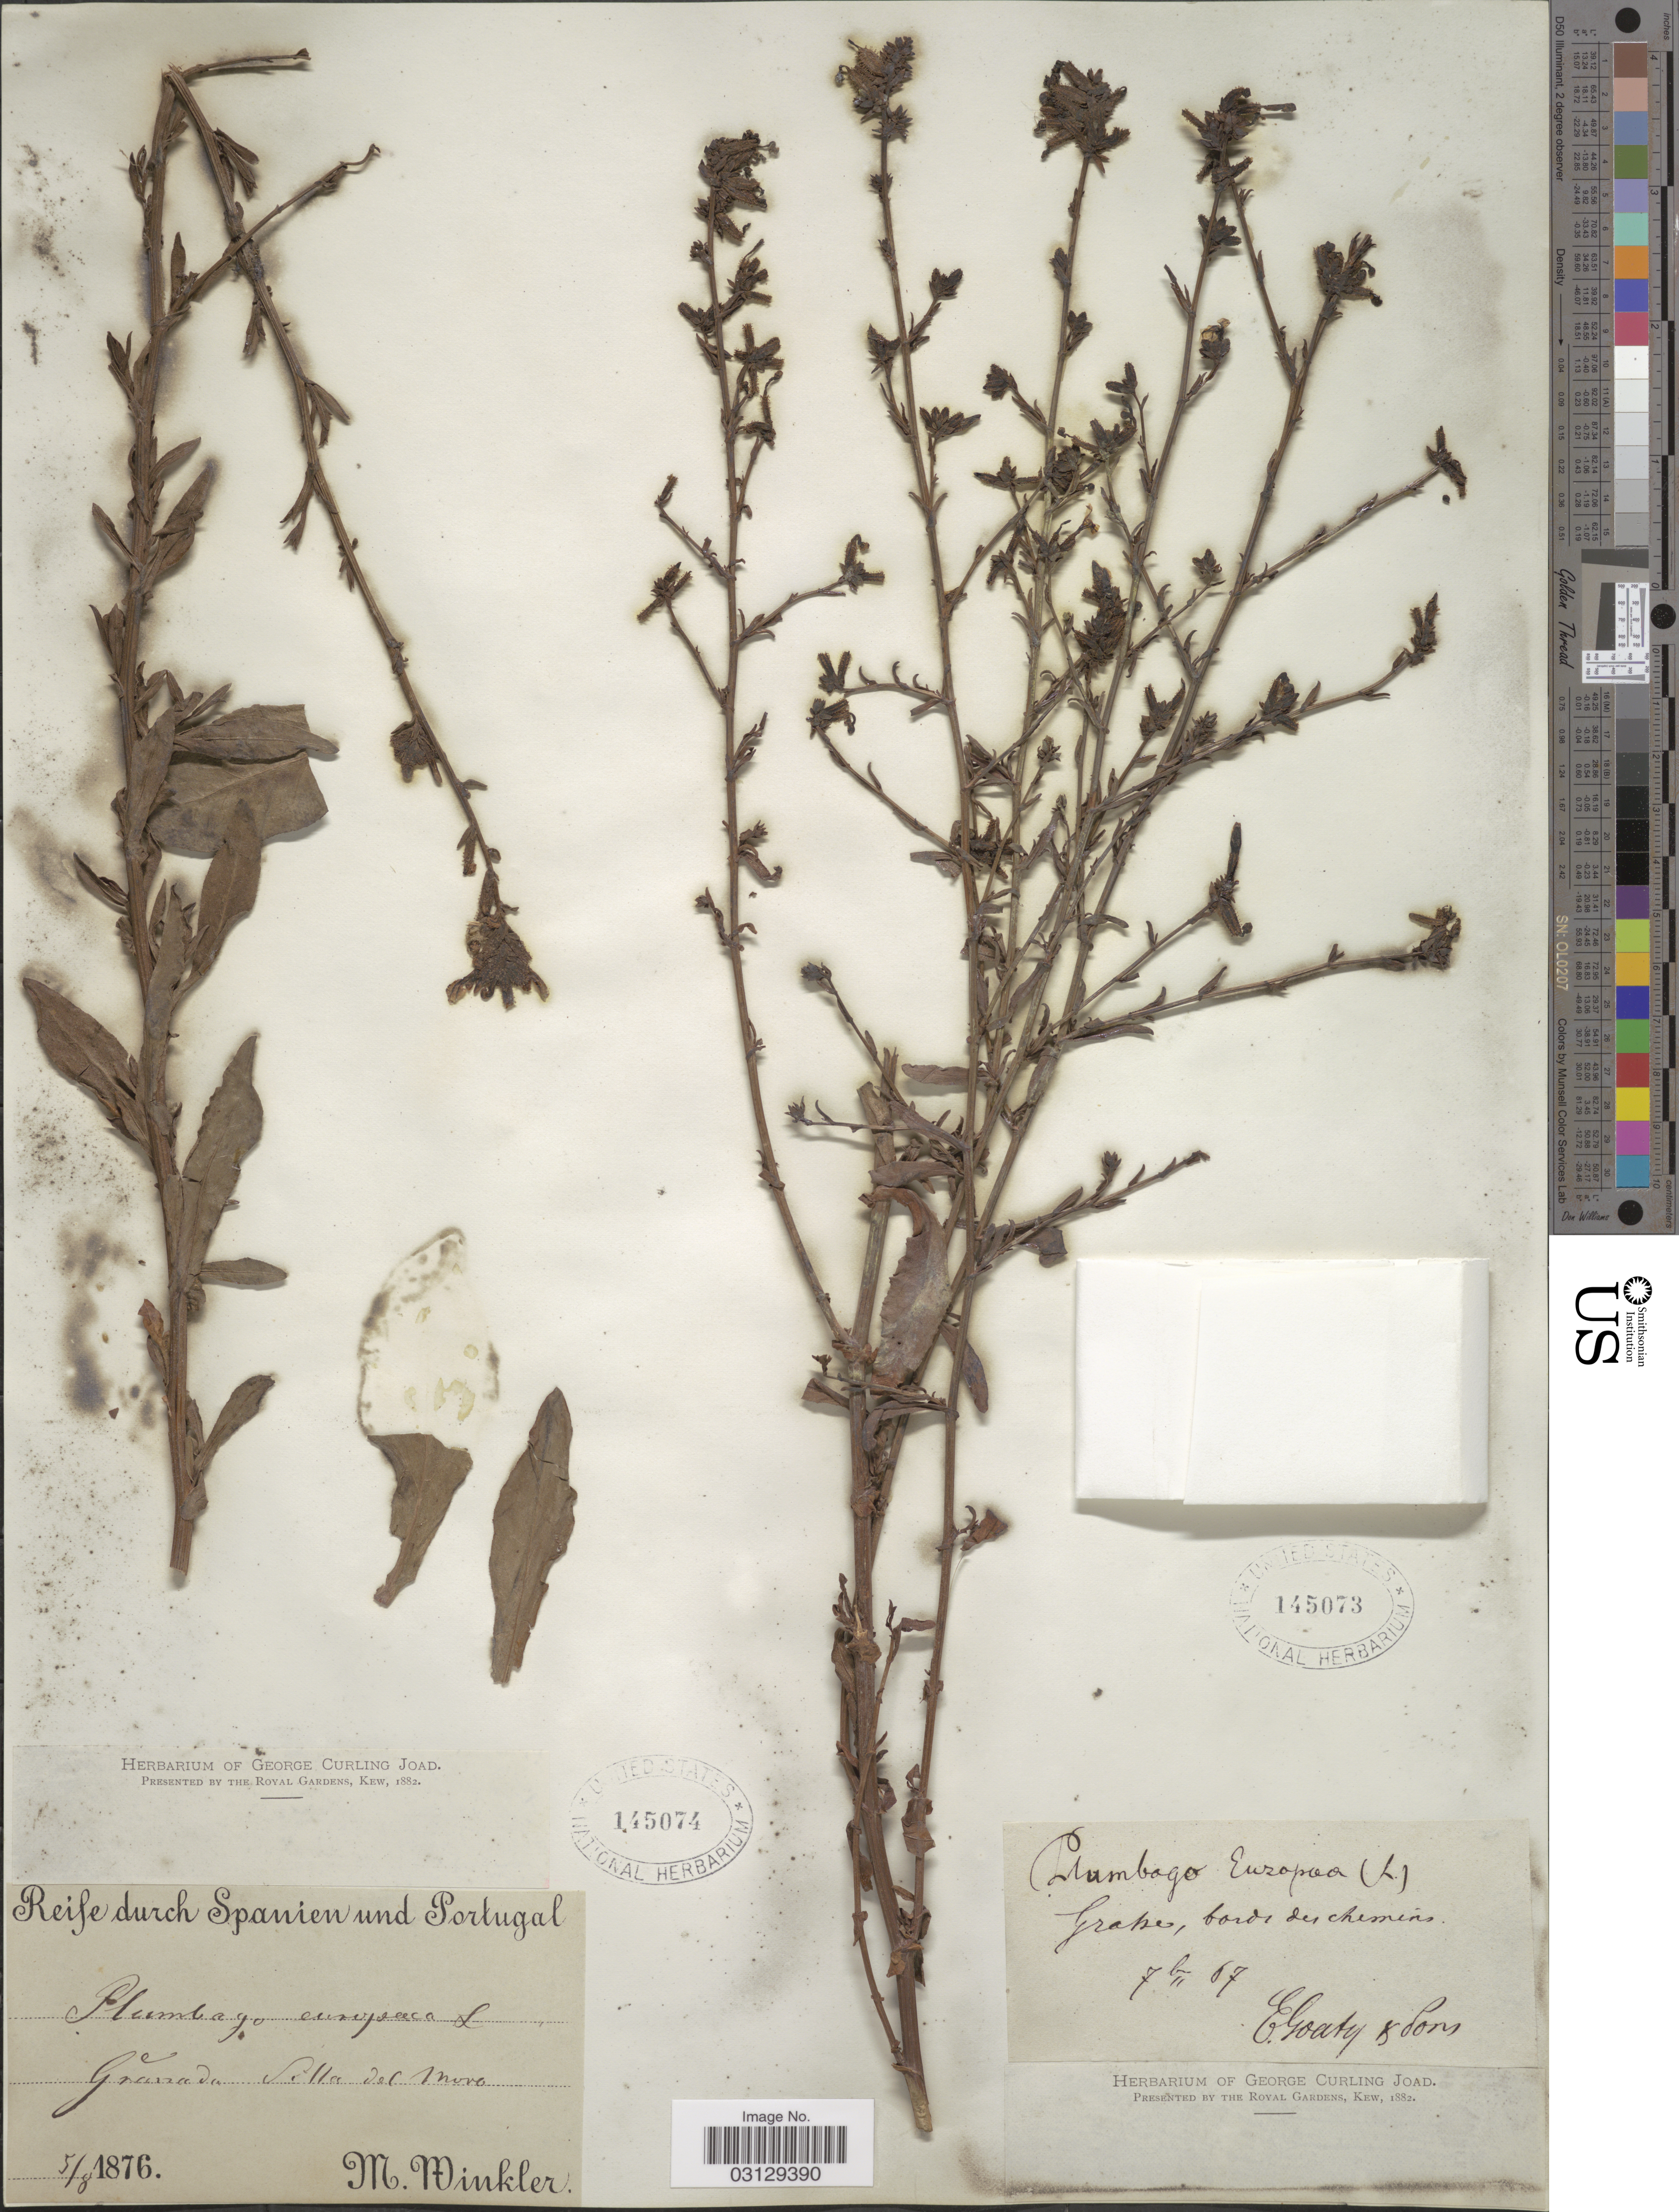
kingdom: Plantae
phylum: Tracheophyta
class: Magnoliopsida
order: Caryophyllales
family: Plumbaginaceae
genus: Plumbago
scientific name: Plumbago europaea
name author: L.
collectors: M. Winkler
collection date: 1876-08-05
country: Spain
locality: Spanien und Portugal. Granada Silla del Moro.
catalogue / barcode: US 145074